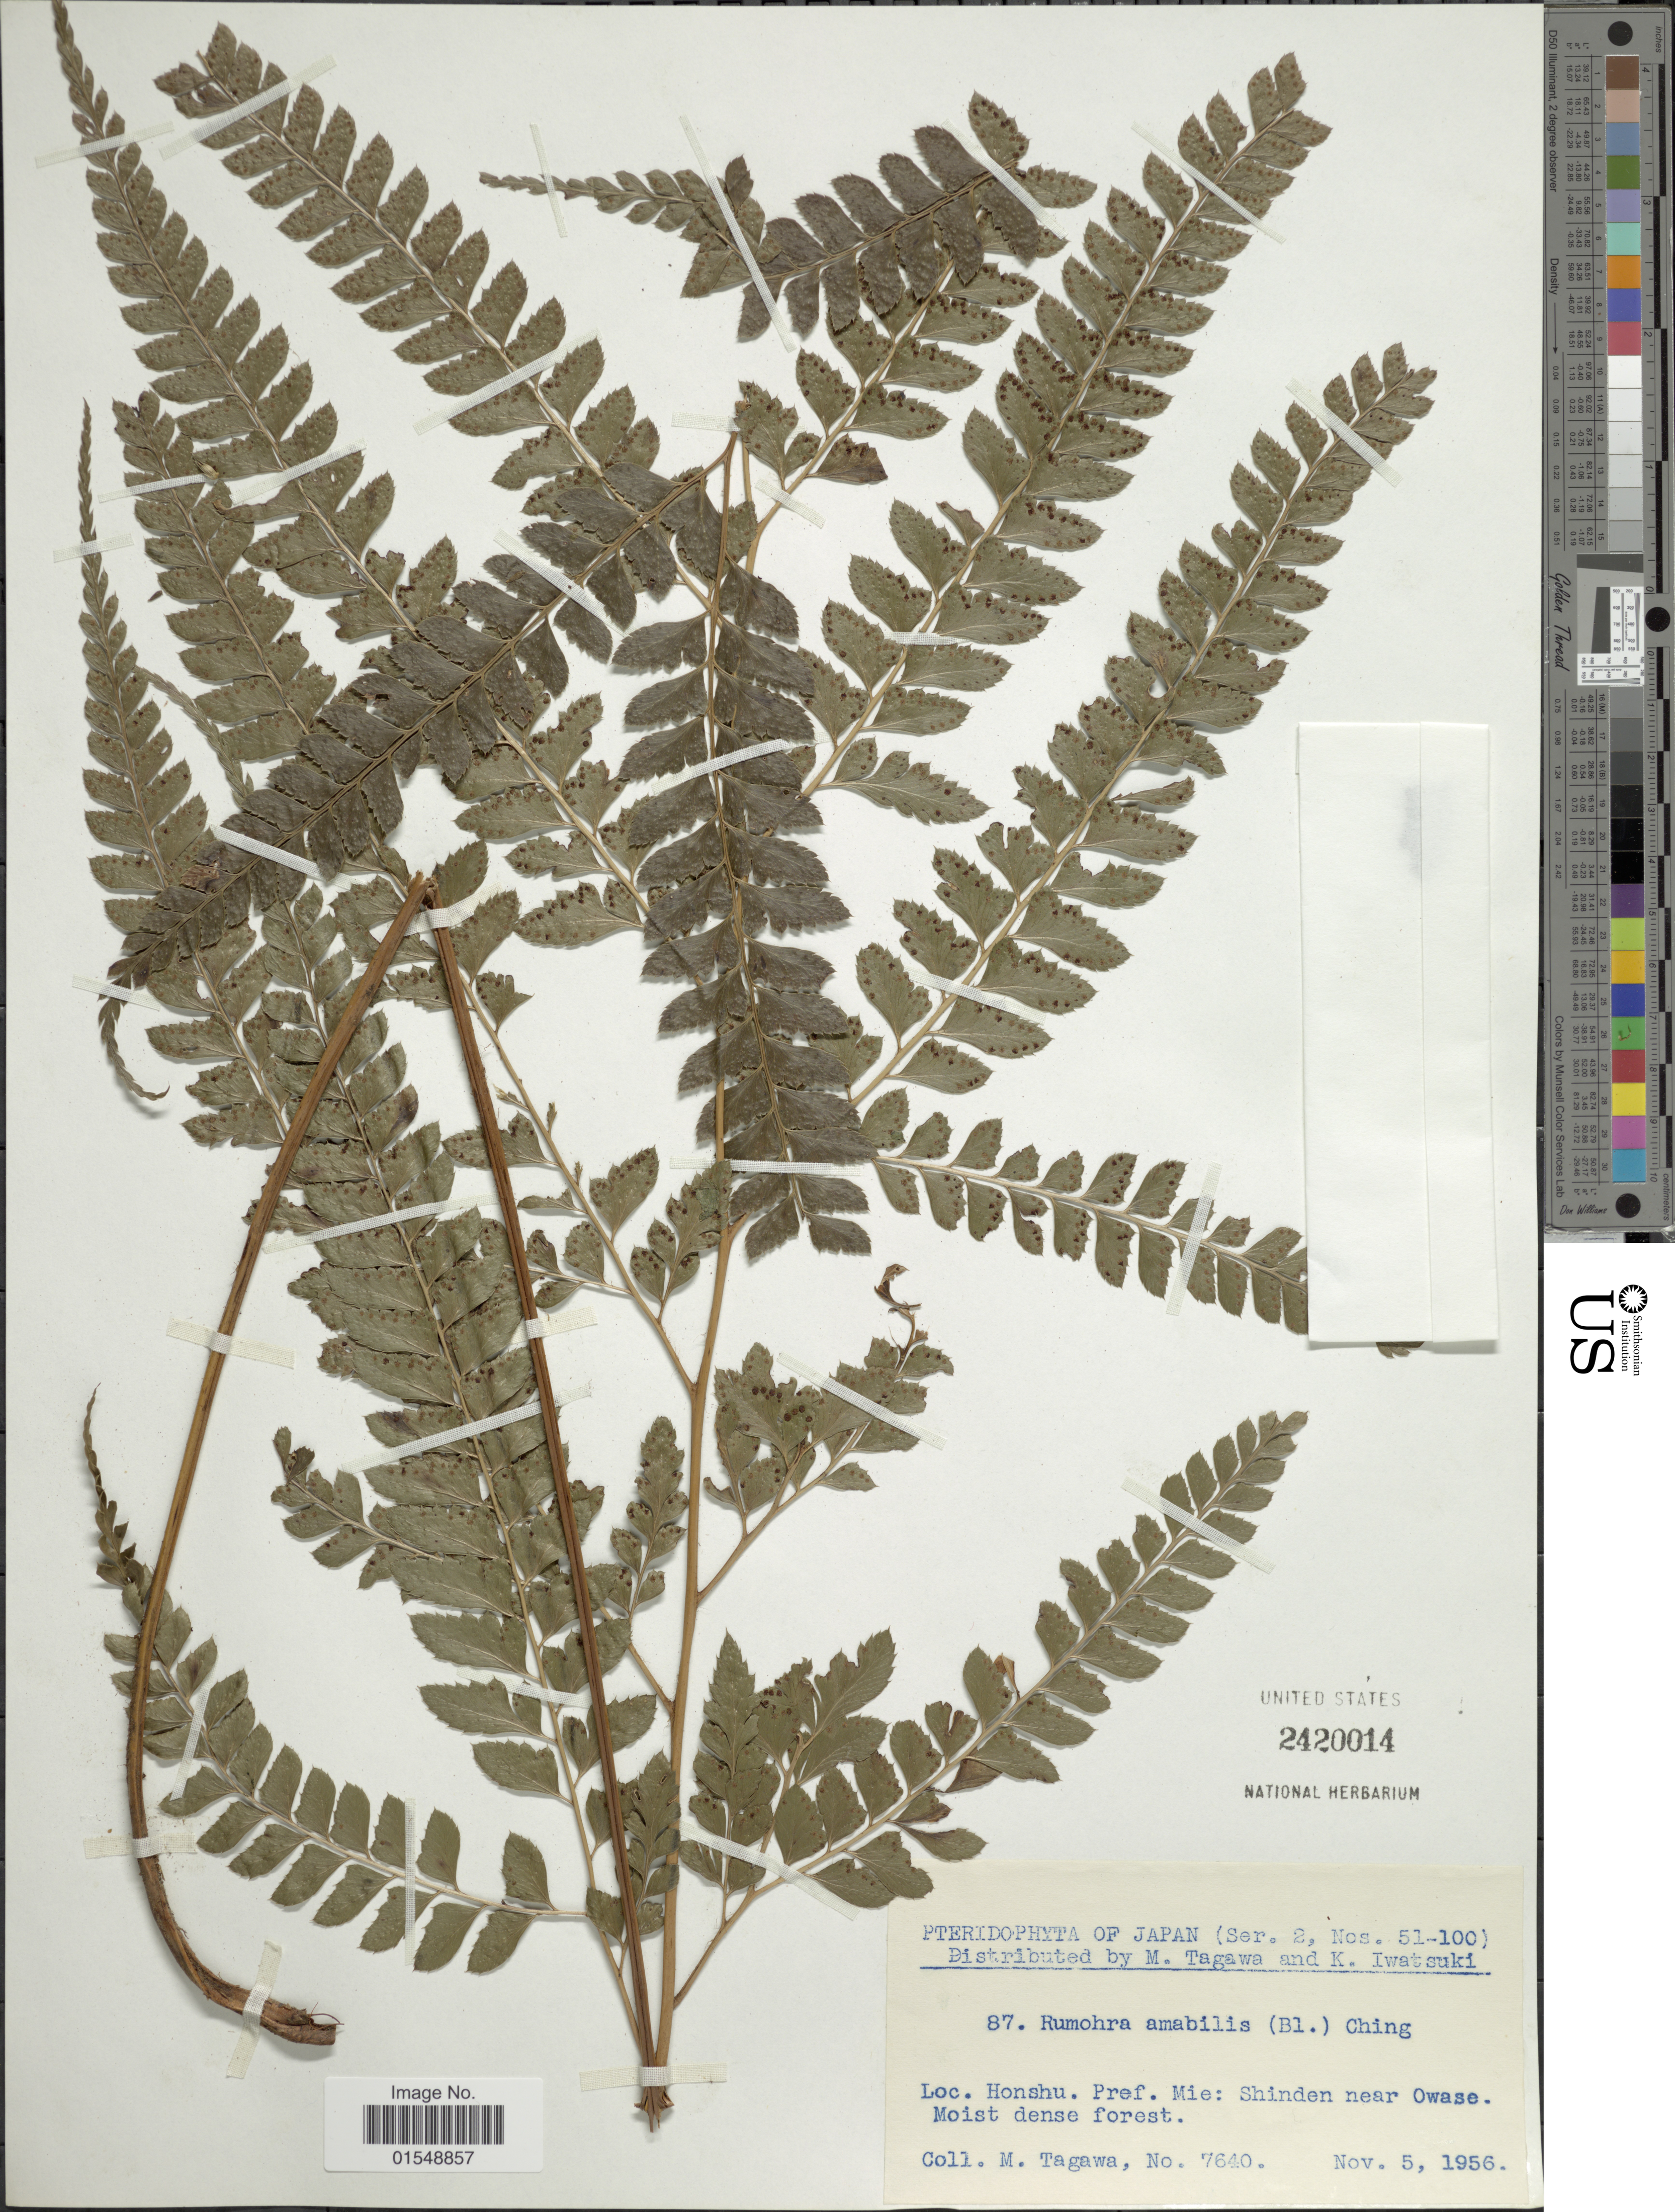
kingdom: Plantae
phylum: Tracheophyta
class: Polypodiopsida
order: Polypodiales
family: Dryopteridaceae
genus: Arachniodes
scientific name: Arachniodes amabilis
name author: (Blume) Tindale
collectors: M. Tagawa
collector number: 7640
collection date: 1956-11-05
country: Japan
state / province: Mie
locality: Honshu, Shinden near Owase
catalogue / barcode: US 2420014